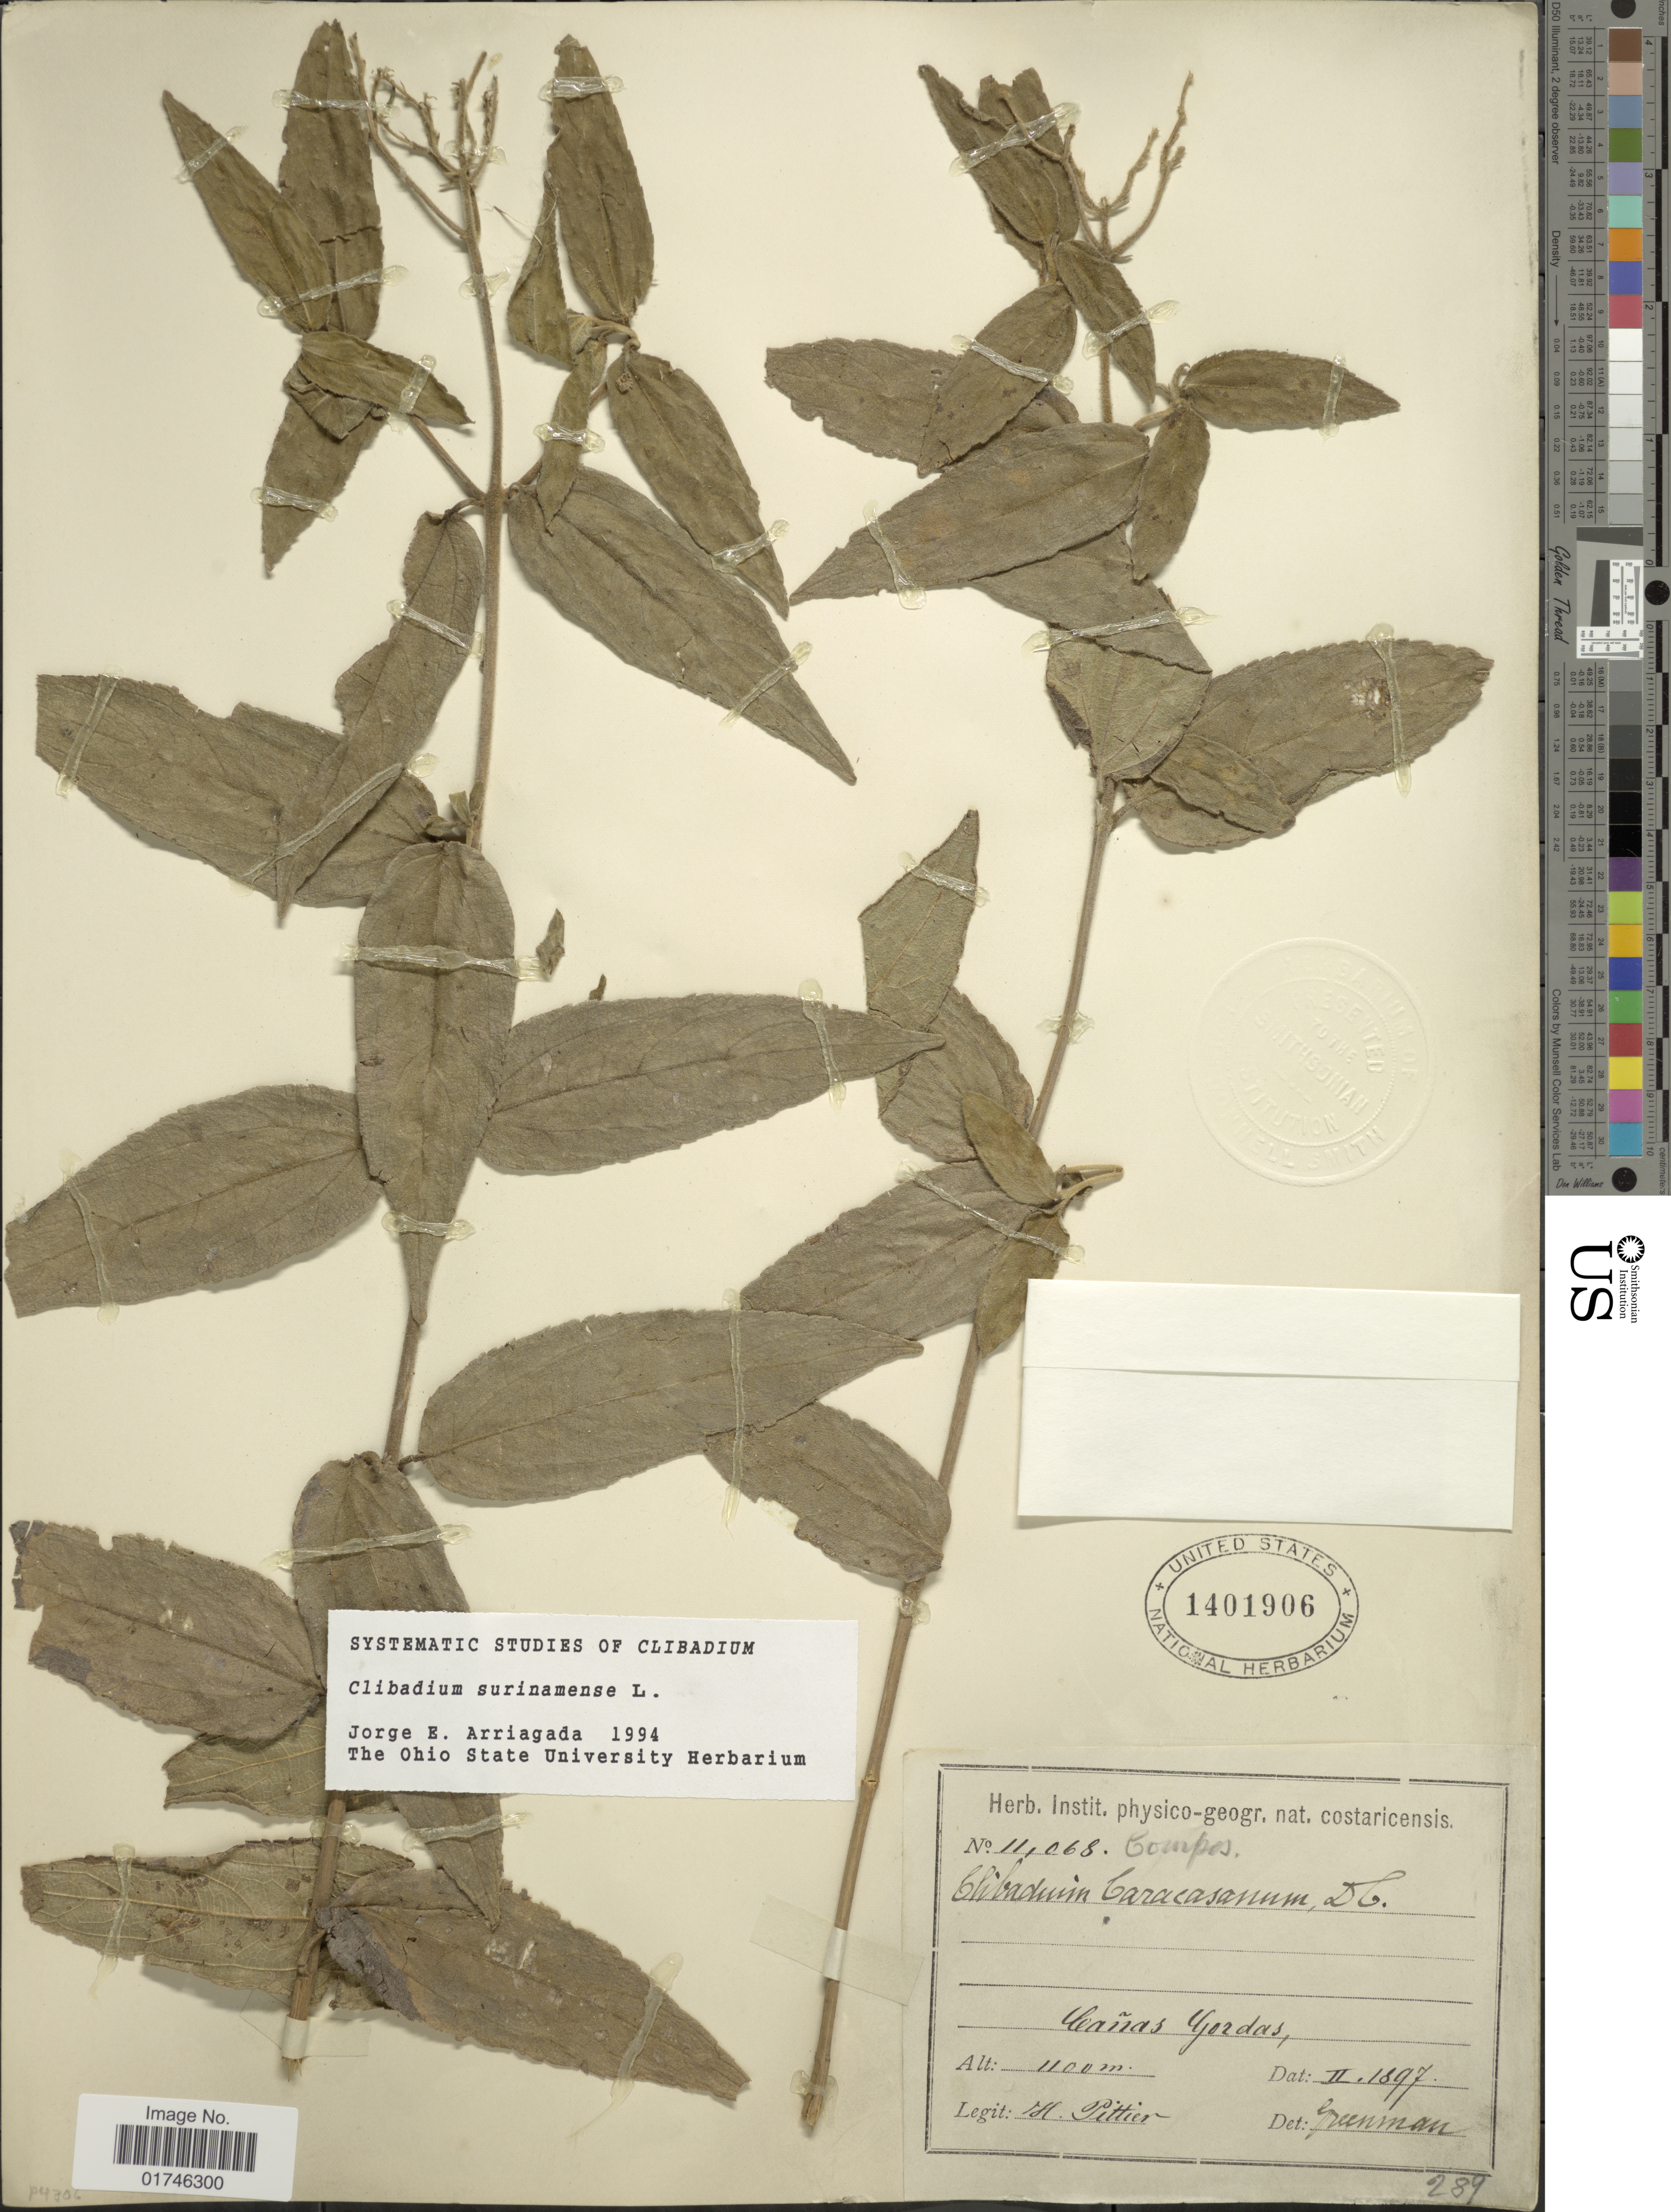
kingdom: Plantae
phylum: Tracheophyta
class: Magnoliopsida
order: Asterales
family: Asteraceae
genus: Clibadium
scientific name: Clibadium surinamense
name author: L.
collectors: H. F. Pittier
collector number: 11068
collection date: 1897-02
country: Colombia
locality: Canas Gordas.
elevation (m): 1100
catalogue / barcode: US 1401906